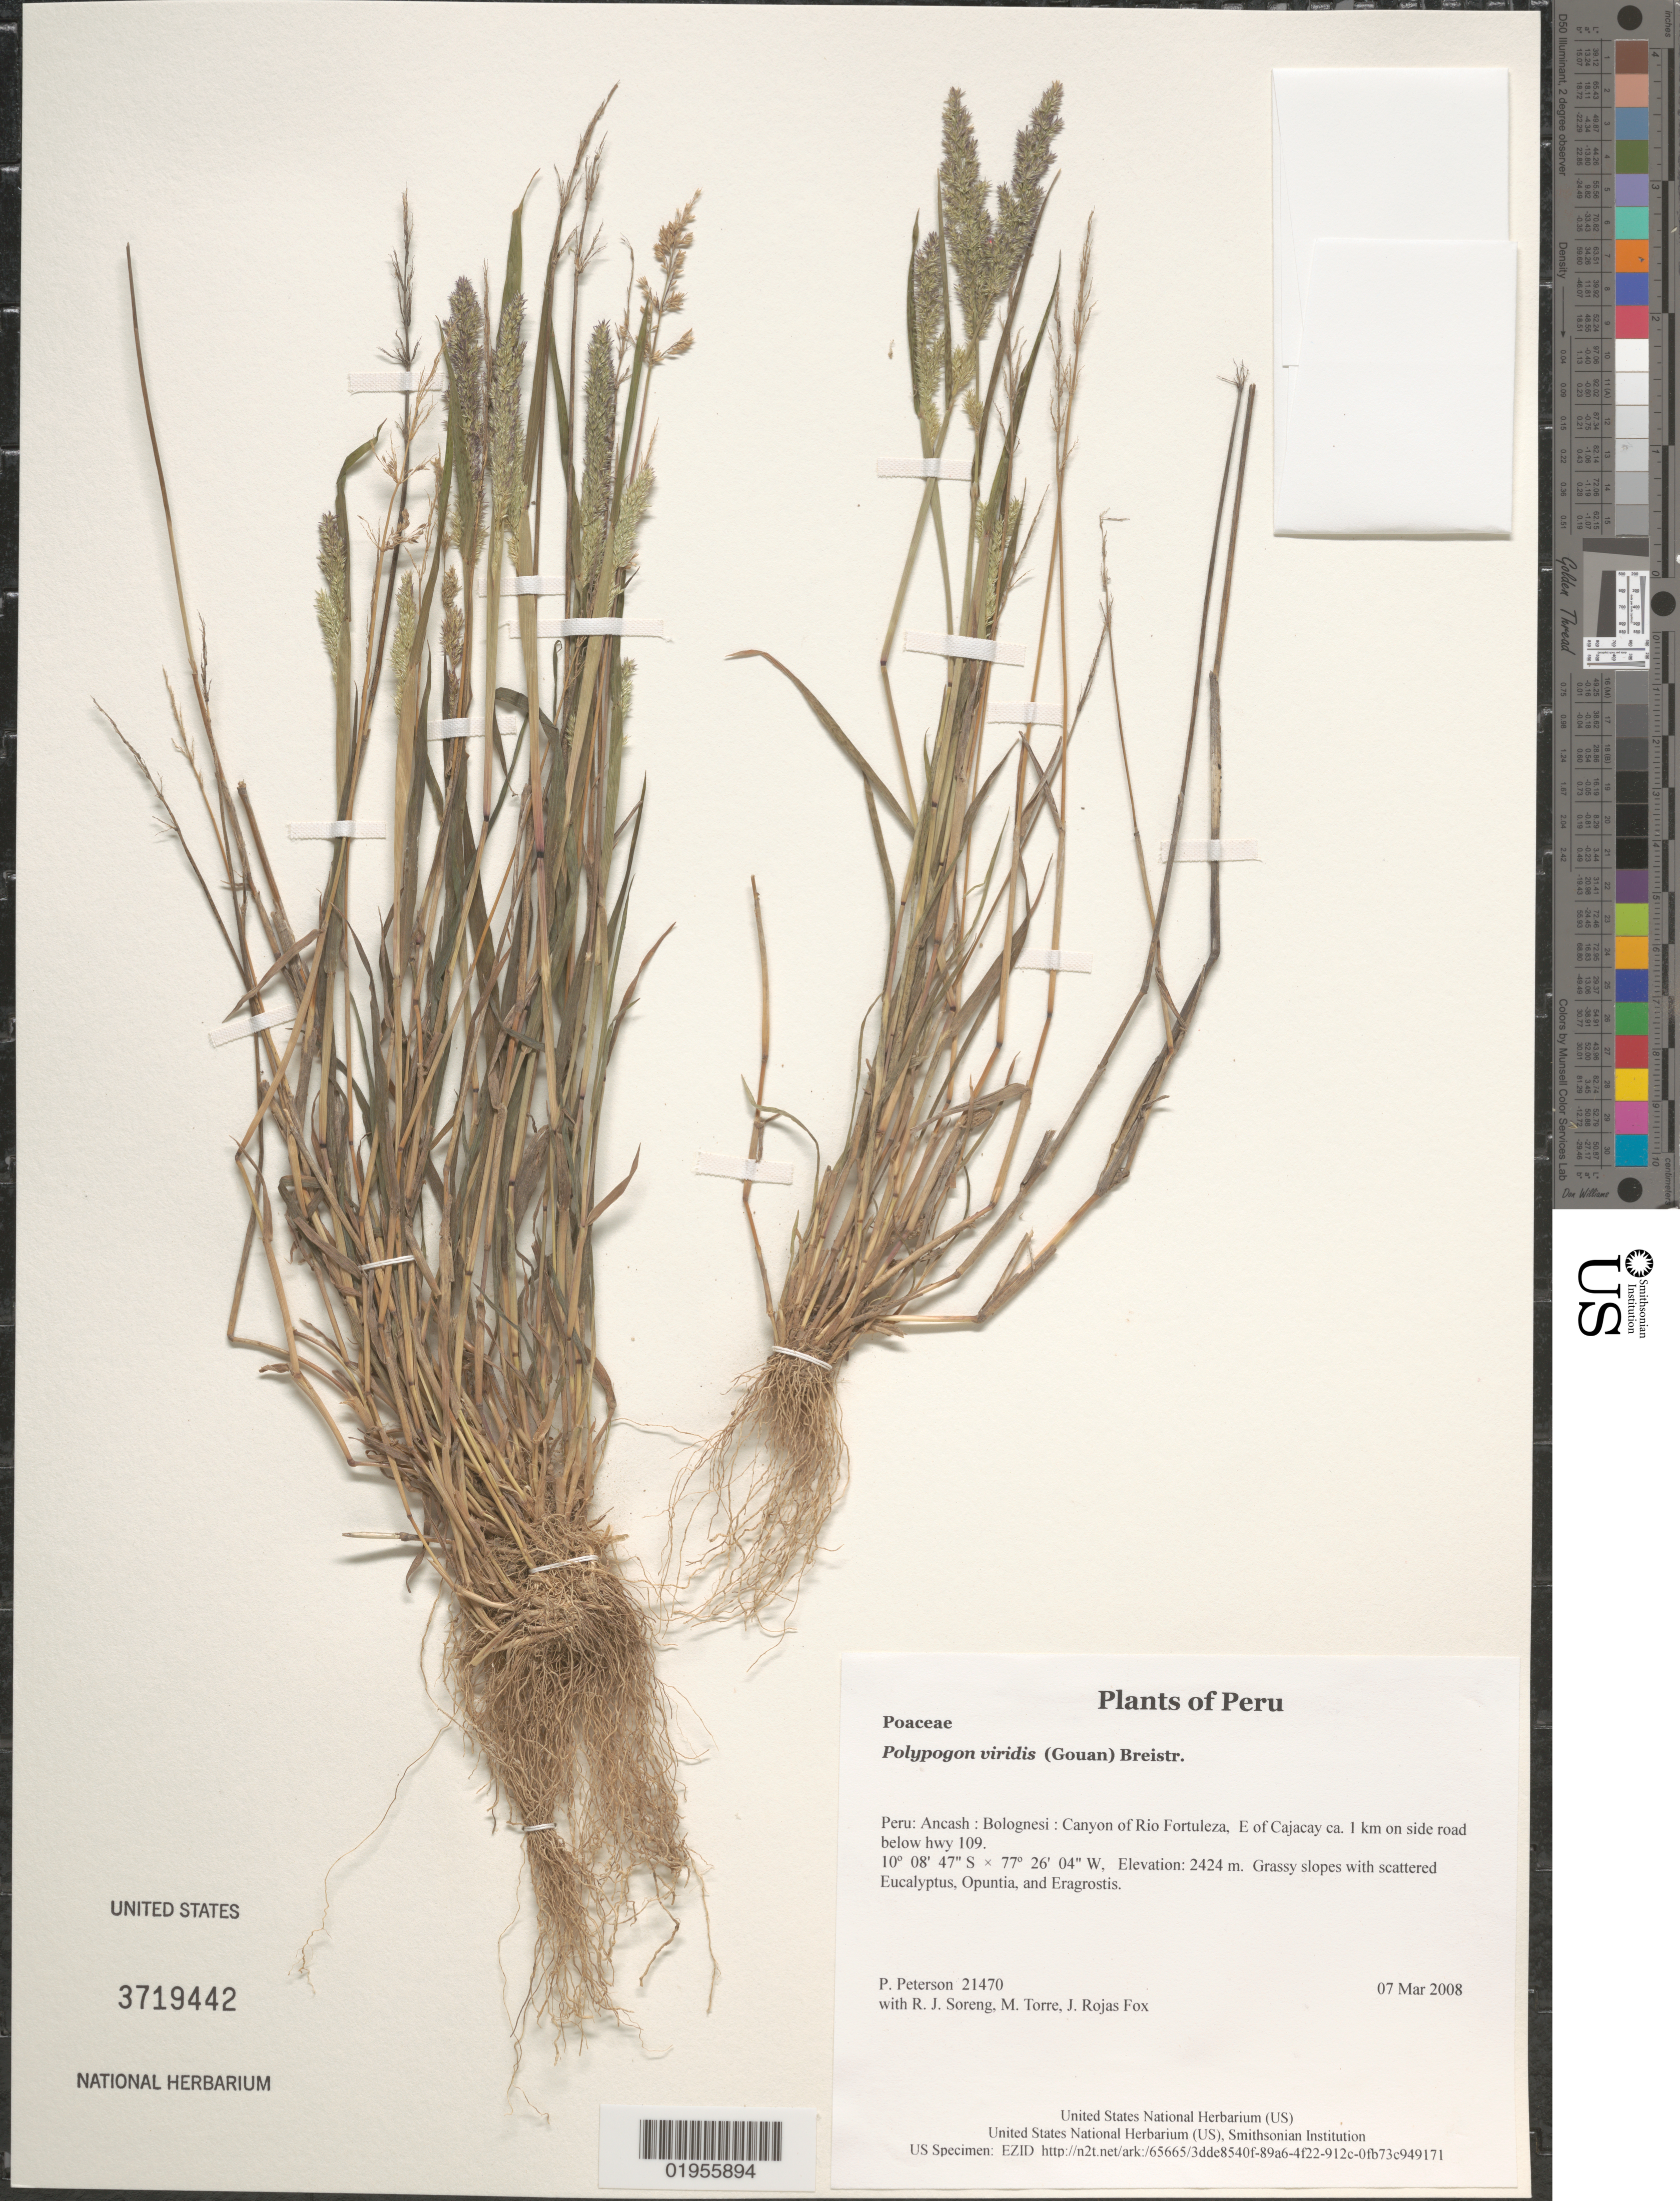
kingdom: Plantae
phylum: Tracheophyta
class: Liliopsida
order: Poales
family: Poaceae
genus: Polypogon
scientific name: Polypogon viridis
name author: (Gouan) Breistroffer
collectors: P. M. Peterson, R. J. Soreng, M. Torre & J. Rojas Fox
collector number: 21470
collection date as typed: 07 Mar 2008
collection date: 2008-03-07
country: Peru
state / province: Ancash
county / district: Bolognesi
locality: Canyon of Rio Fortuleza, E of Cajacay ca. 1 km on side road below hwy 109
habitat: Grassy slopes with scattered Eucalyptus, Opuntia, and Eragrostis.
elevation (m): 2424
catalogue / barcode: US 3719442